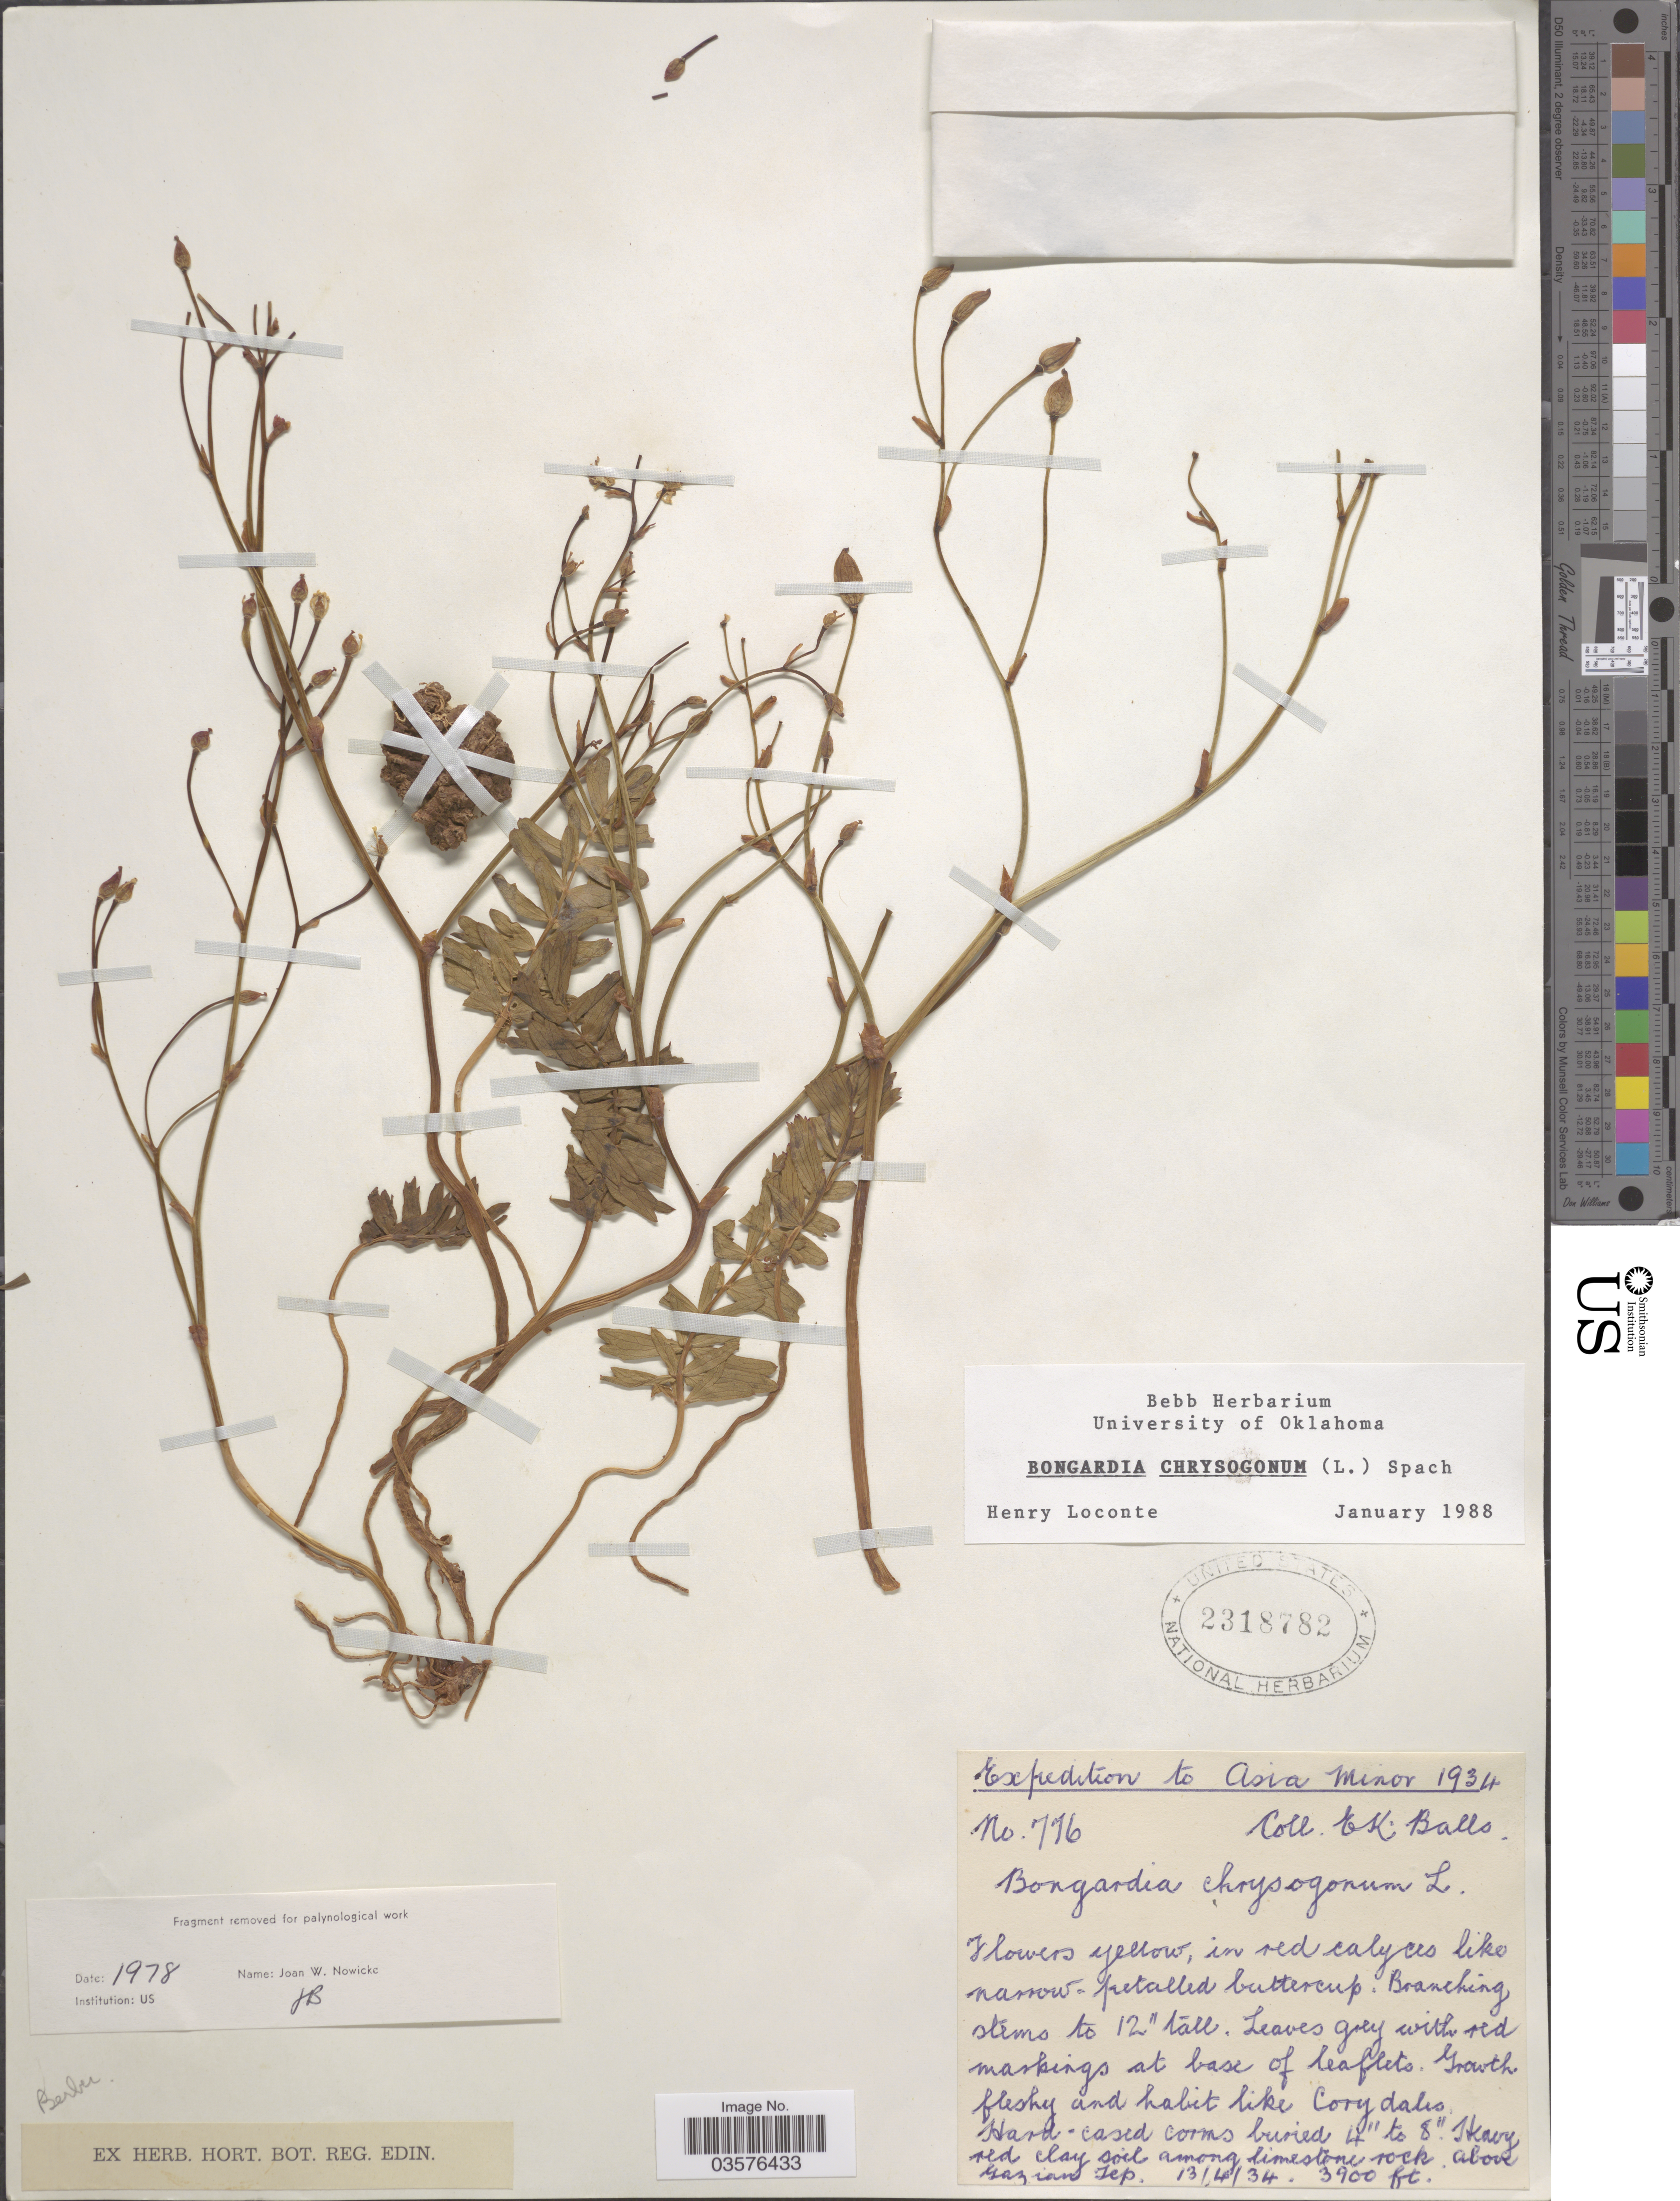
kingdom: Plantae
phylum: Tracheophyta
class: Magnoliopsida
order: Ranunculales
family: Berberidaceae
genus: Bongardia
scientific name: Bongardia chrysogonum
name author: (L.) Spach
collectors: E. K. Balls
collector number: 776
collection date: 1934-04-13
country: Turkey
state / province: Gaziantep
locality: Asia Minor. About Gazian Tep.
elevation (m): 1189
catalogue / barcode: US 2318782